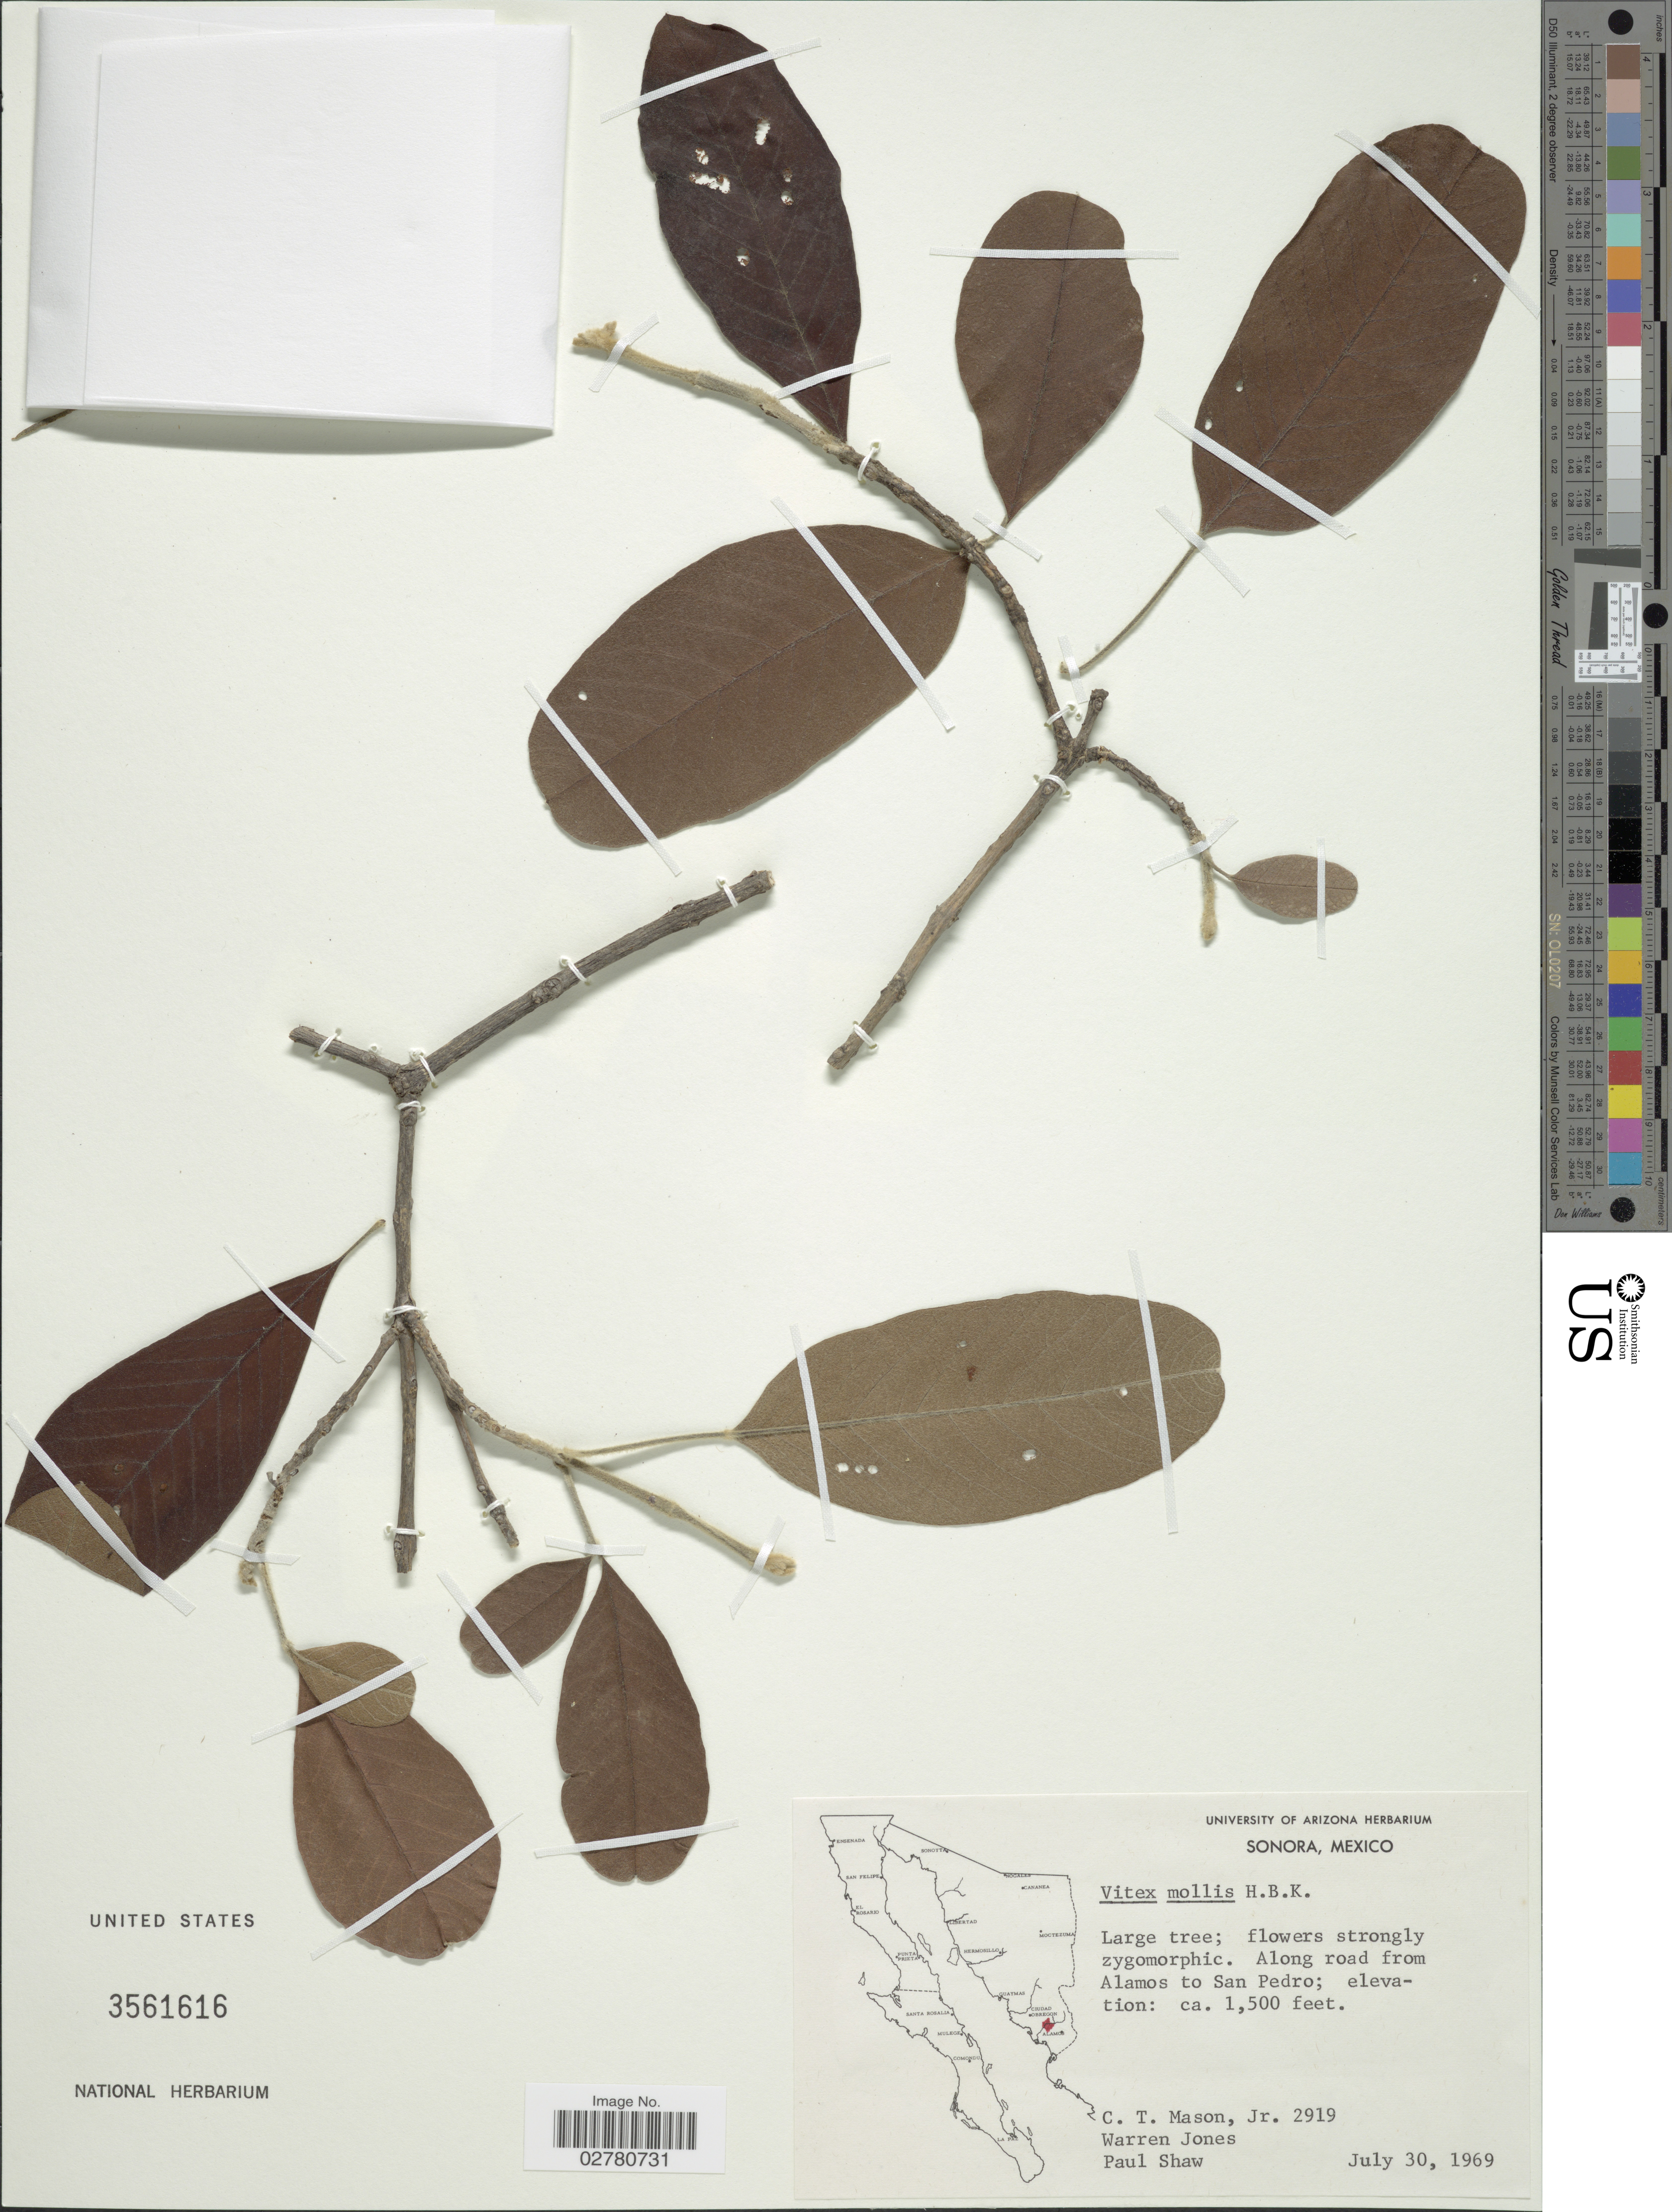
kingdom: Plantae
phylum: Tracheophyta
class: Magnoliopsida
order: Lamiales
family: Lamiaceae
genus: Vitex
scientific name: Vitex mollis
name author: Kunth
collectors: C. T. Mason, W. Jones & P. Shaw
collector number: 2919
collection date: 1969-07-30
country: Mexico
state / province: Sonora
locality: Along road from Alamos to San Pedro.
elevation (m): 457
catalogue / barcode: US 3561616